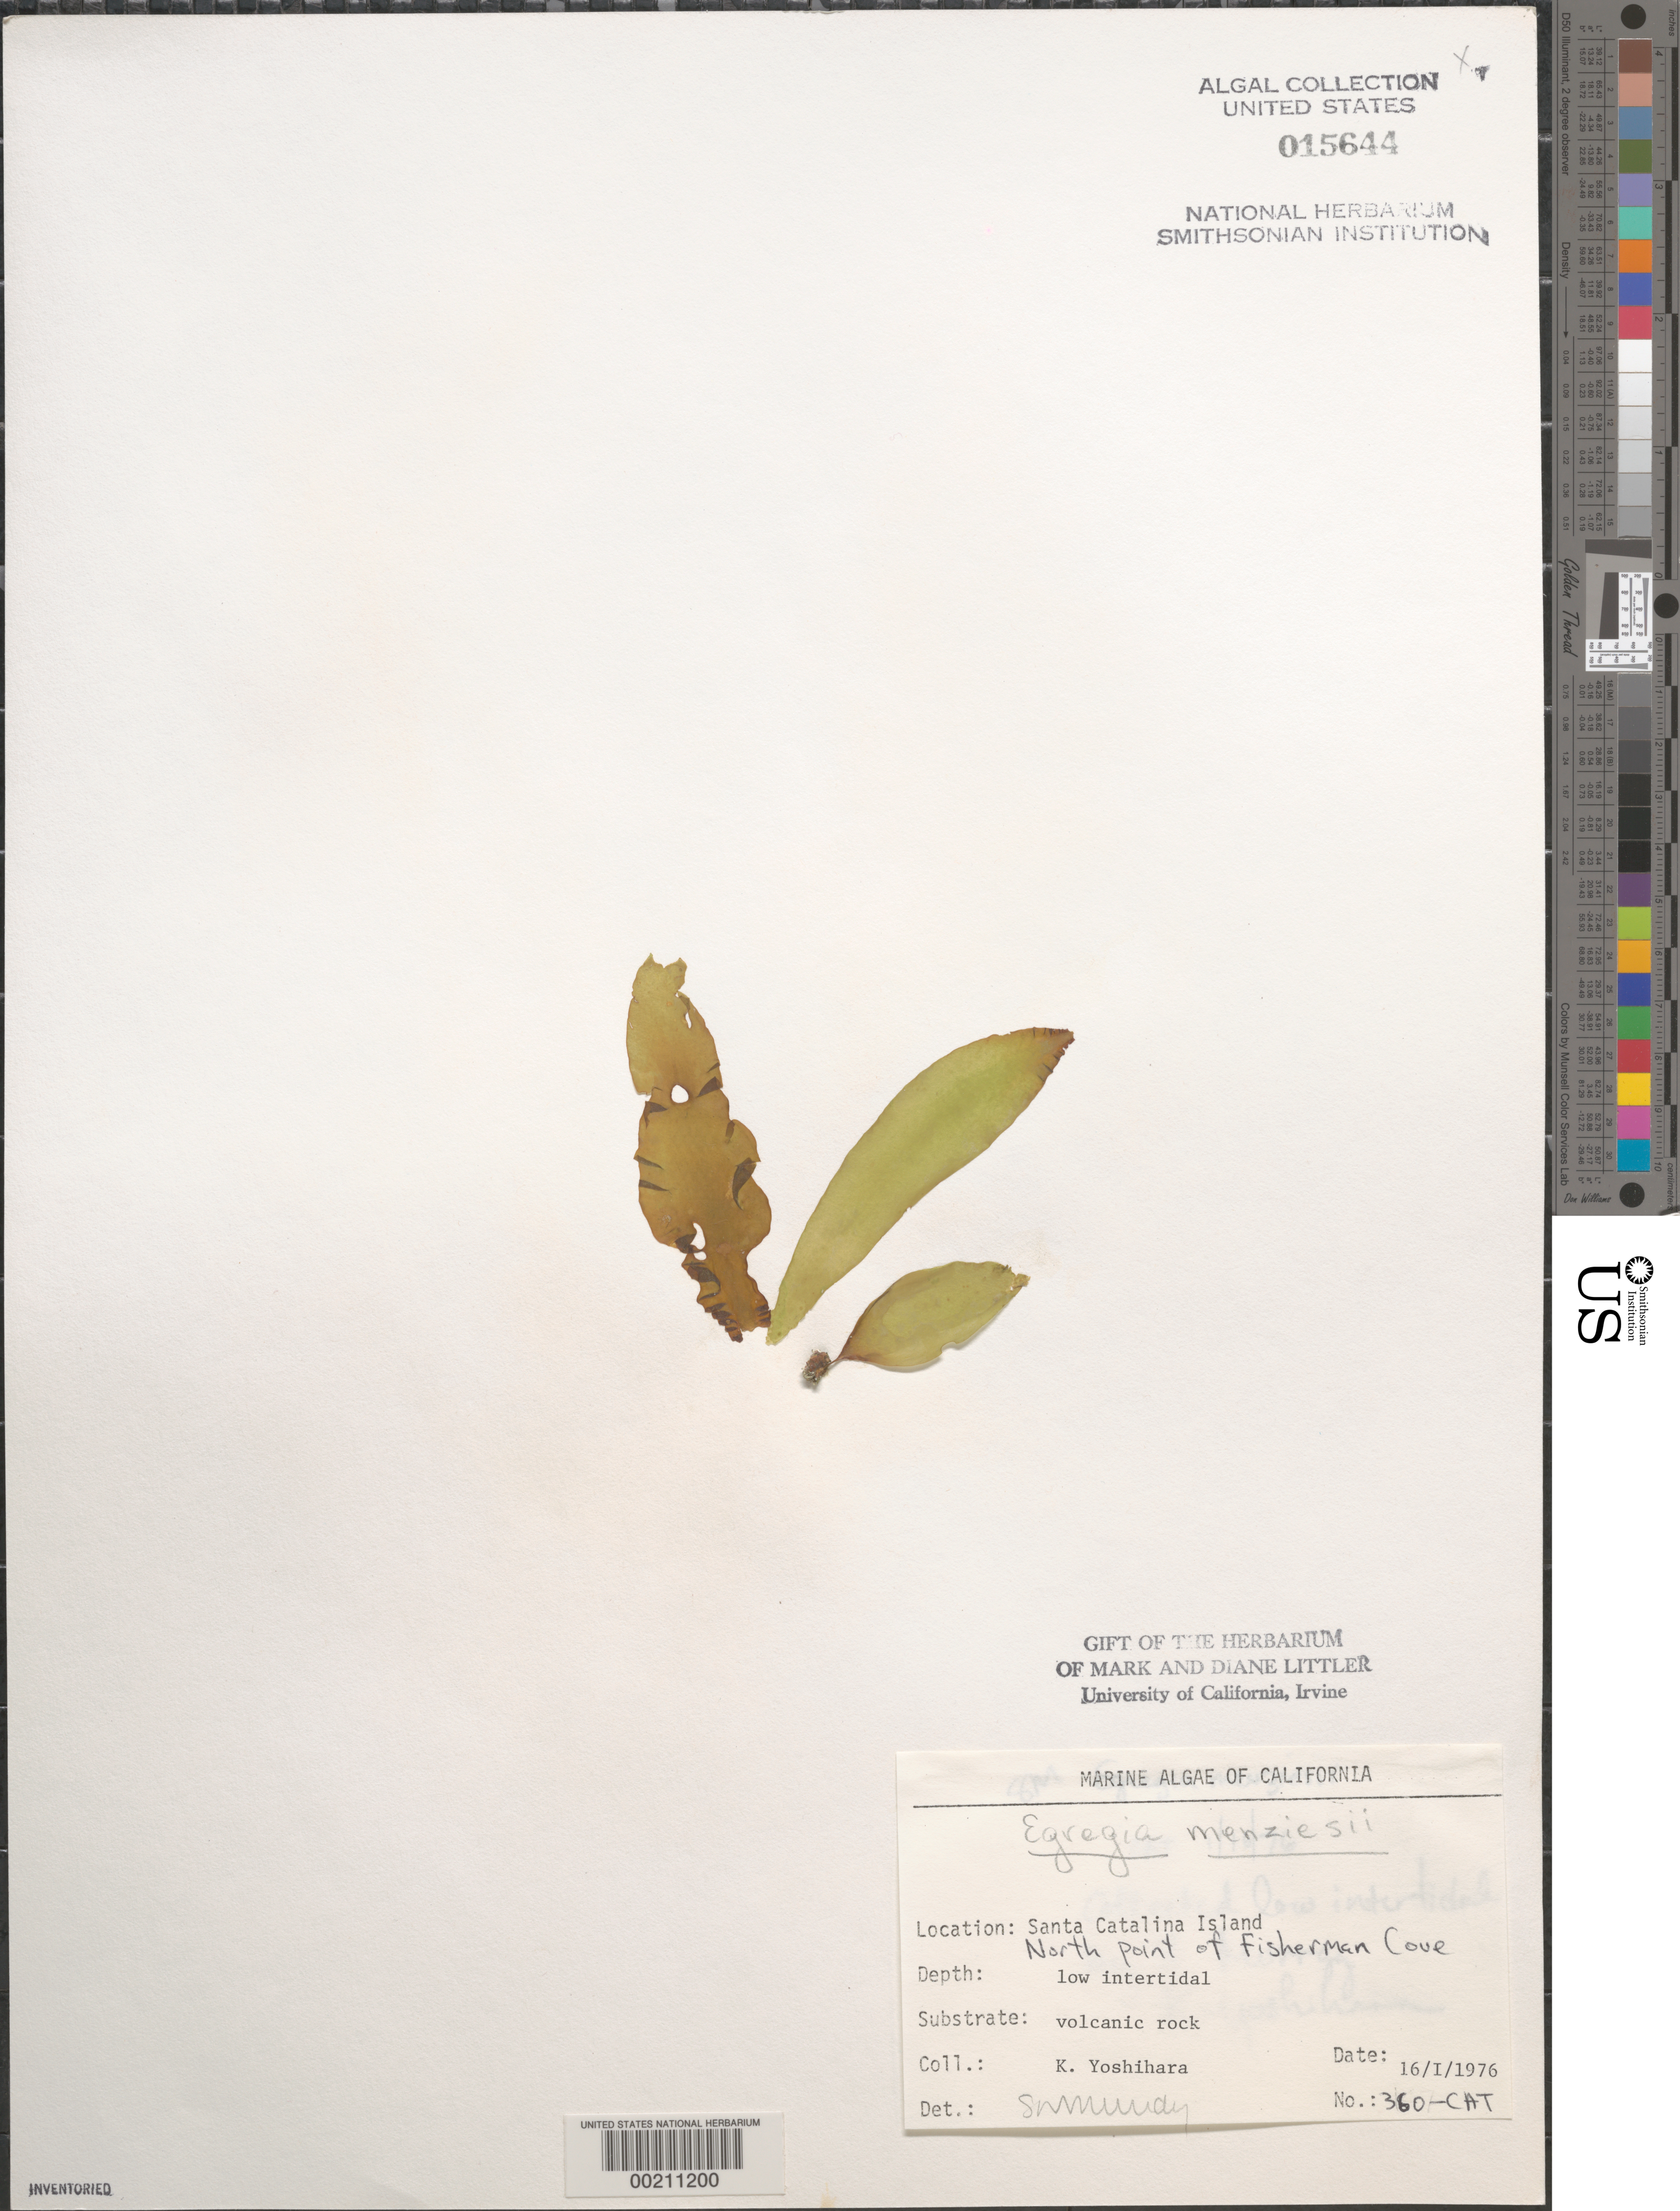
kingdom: Chromista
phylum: Ochrophyta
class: Phaeophyceae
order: Laminariales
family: Lessoniaceae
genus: Egregia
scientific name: Egregia menziesii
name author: (Turner) Aresch.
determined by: Murray, S. N.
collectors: K. Yoshihara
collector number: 360-cat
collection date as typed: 16 Jan 1976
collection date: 1976-01-16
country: United States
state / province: California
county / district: Los Angeles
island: Santa Catalina Island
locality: Fishermen Cove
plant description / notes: BLM-SOCALBIGHT Rocky Intertidal Survey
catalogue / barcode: US 15644